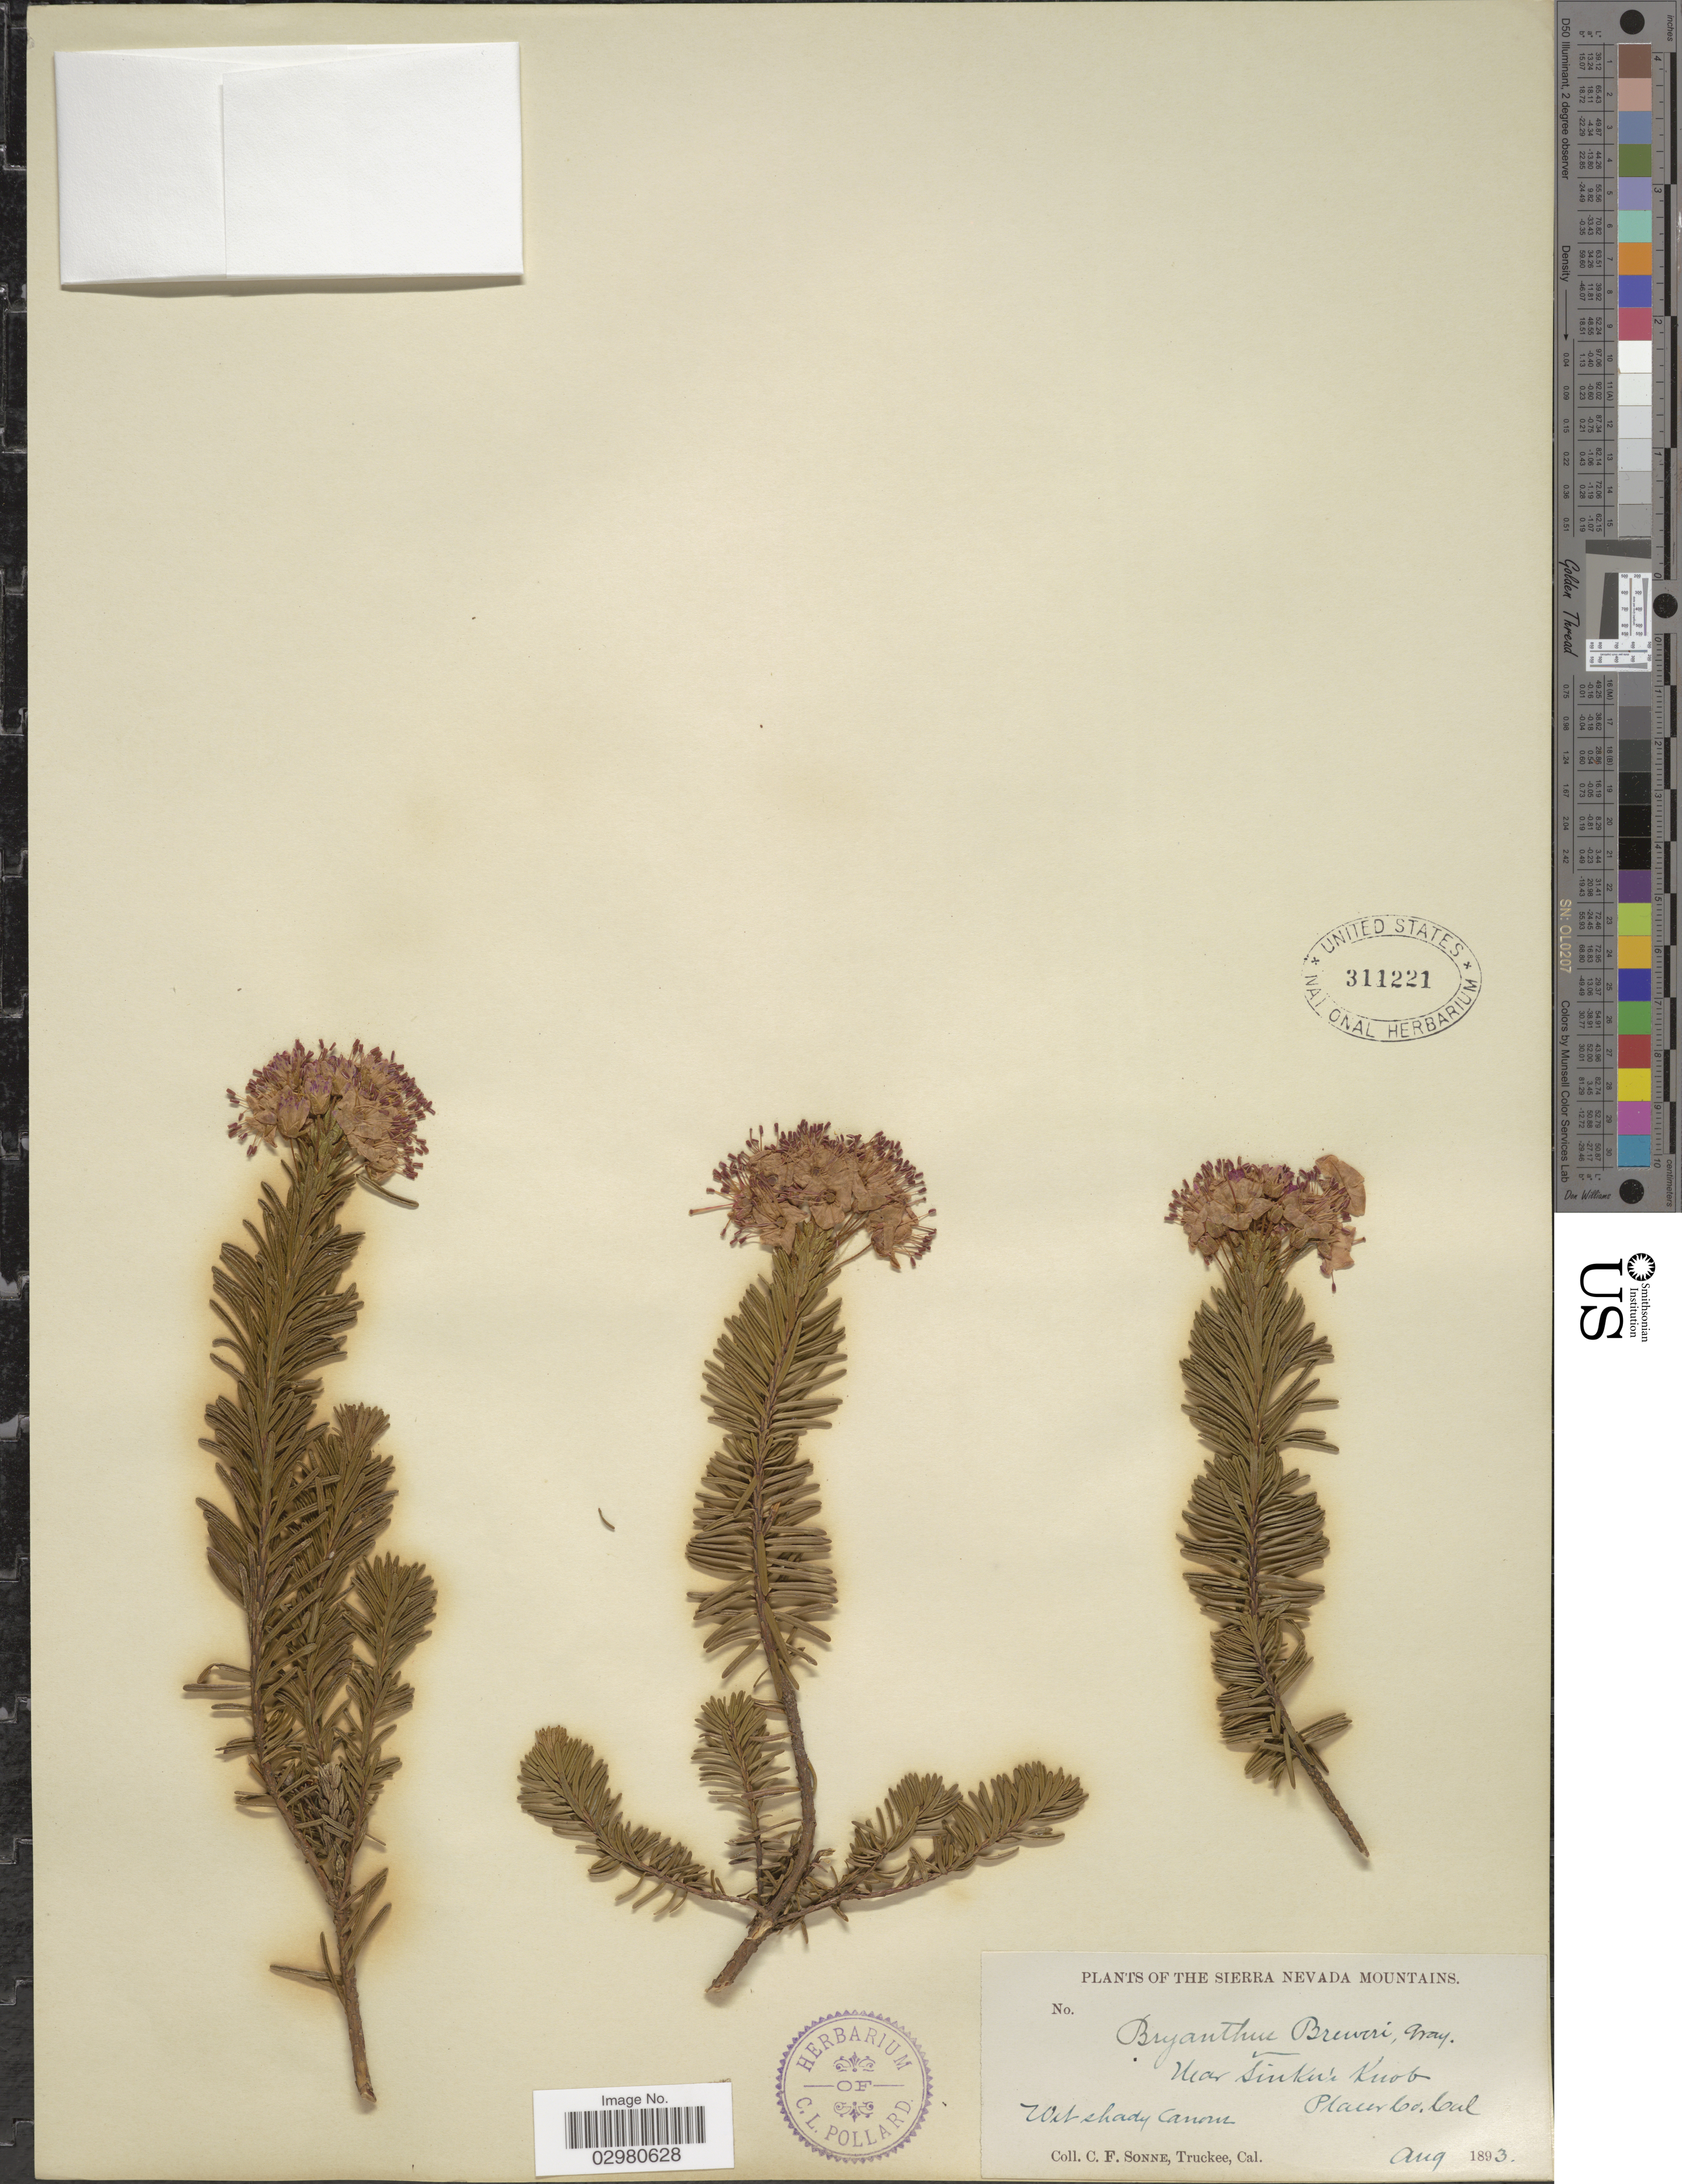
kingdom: Plantae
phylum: Tracheophyta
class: Magnoliopsida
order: Ericales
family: Ericaceae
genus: Phyllodoce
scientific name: Phyllodoce breweri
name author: (A. Gray) A. Heller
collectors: C. Sonne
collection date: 1893-08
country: United States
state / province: California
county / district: Placer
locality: Sierra Nevada Mountains. Near Tinker's Knob. Placer Co., Cal.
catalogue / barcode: US 311221